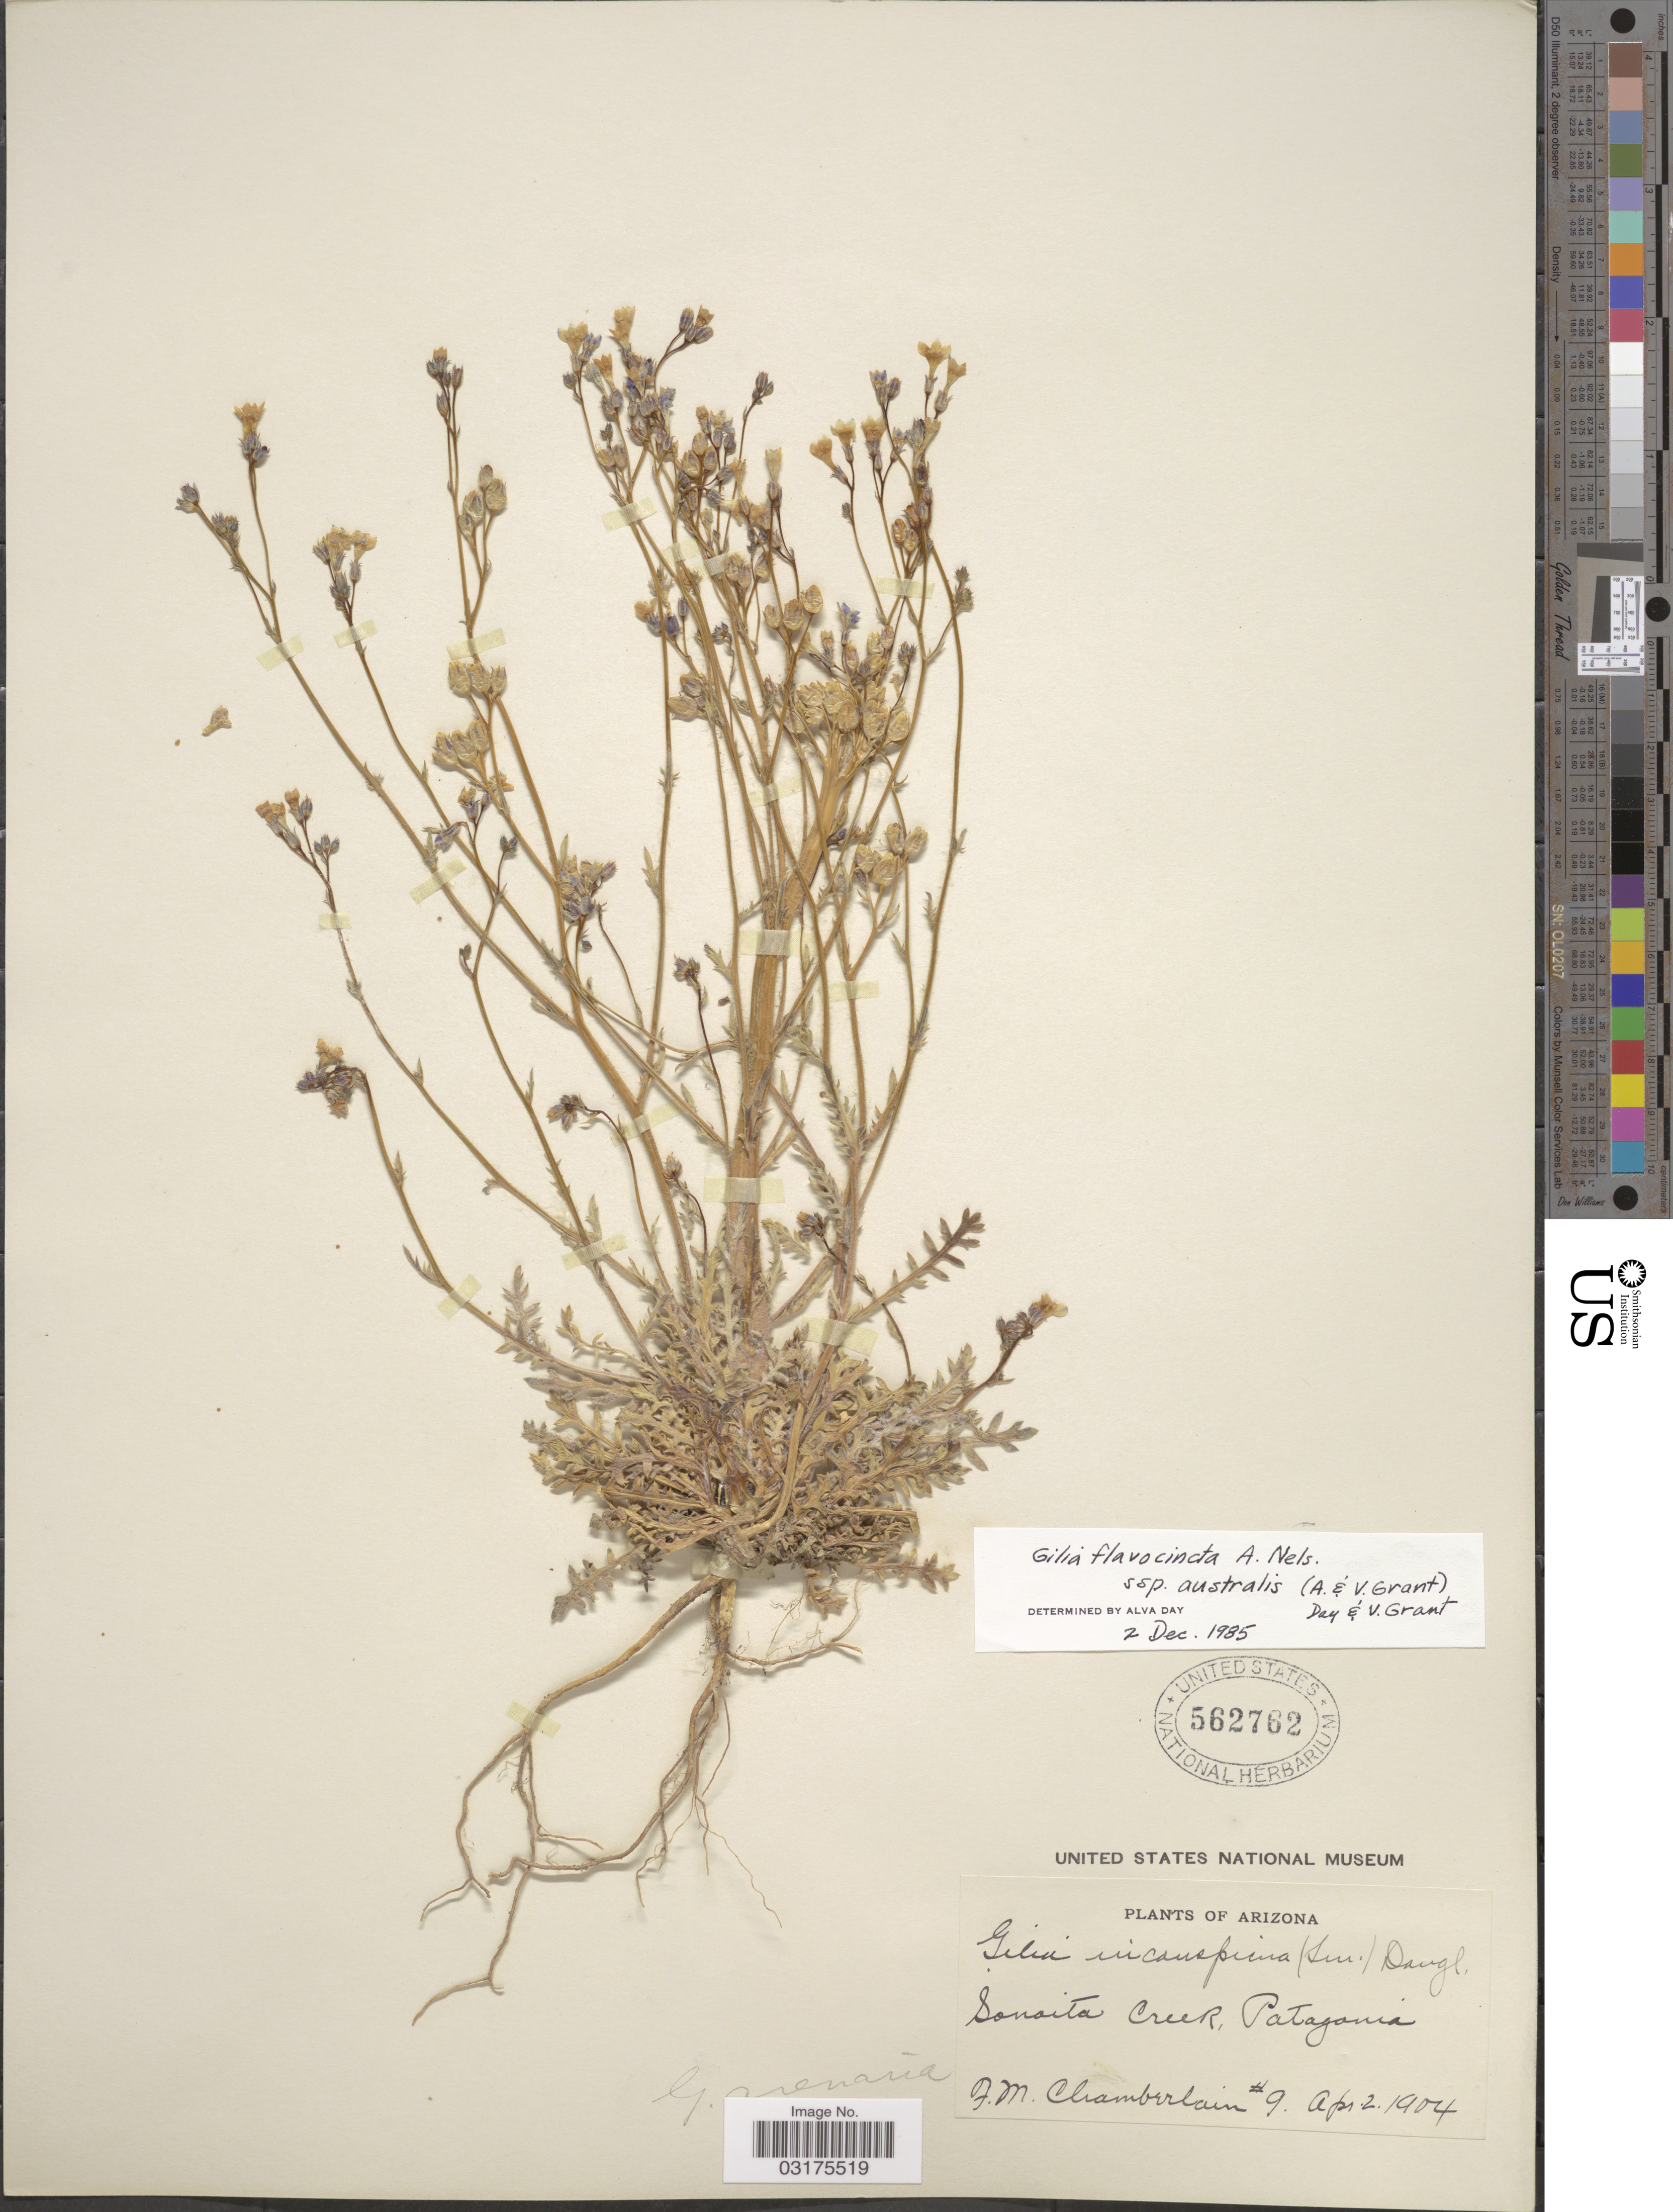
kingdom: Plantae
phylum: Tracheophyta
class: Magnoliopsida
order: Ericales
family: Polemoniaceae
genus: Gilia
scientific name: Gilia flavocincta subsp. australis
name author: A. Nelson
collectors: F. Chamberlain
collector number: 9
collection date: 1904-04-02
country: United States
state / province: Arizona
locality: Sonaita Creek, Patagonia.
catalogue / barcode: US 562762